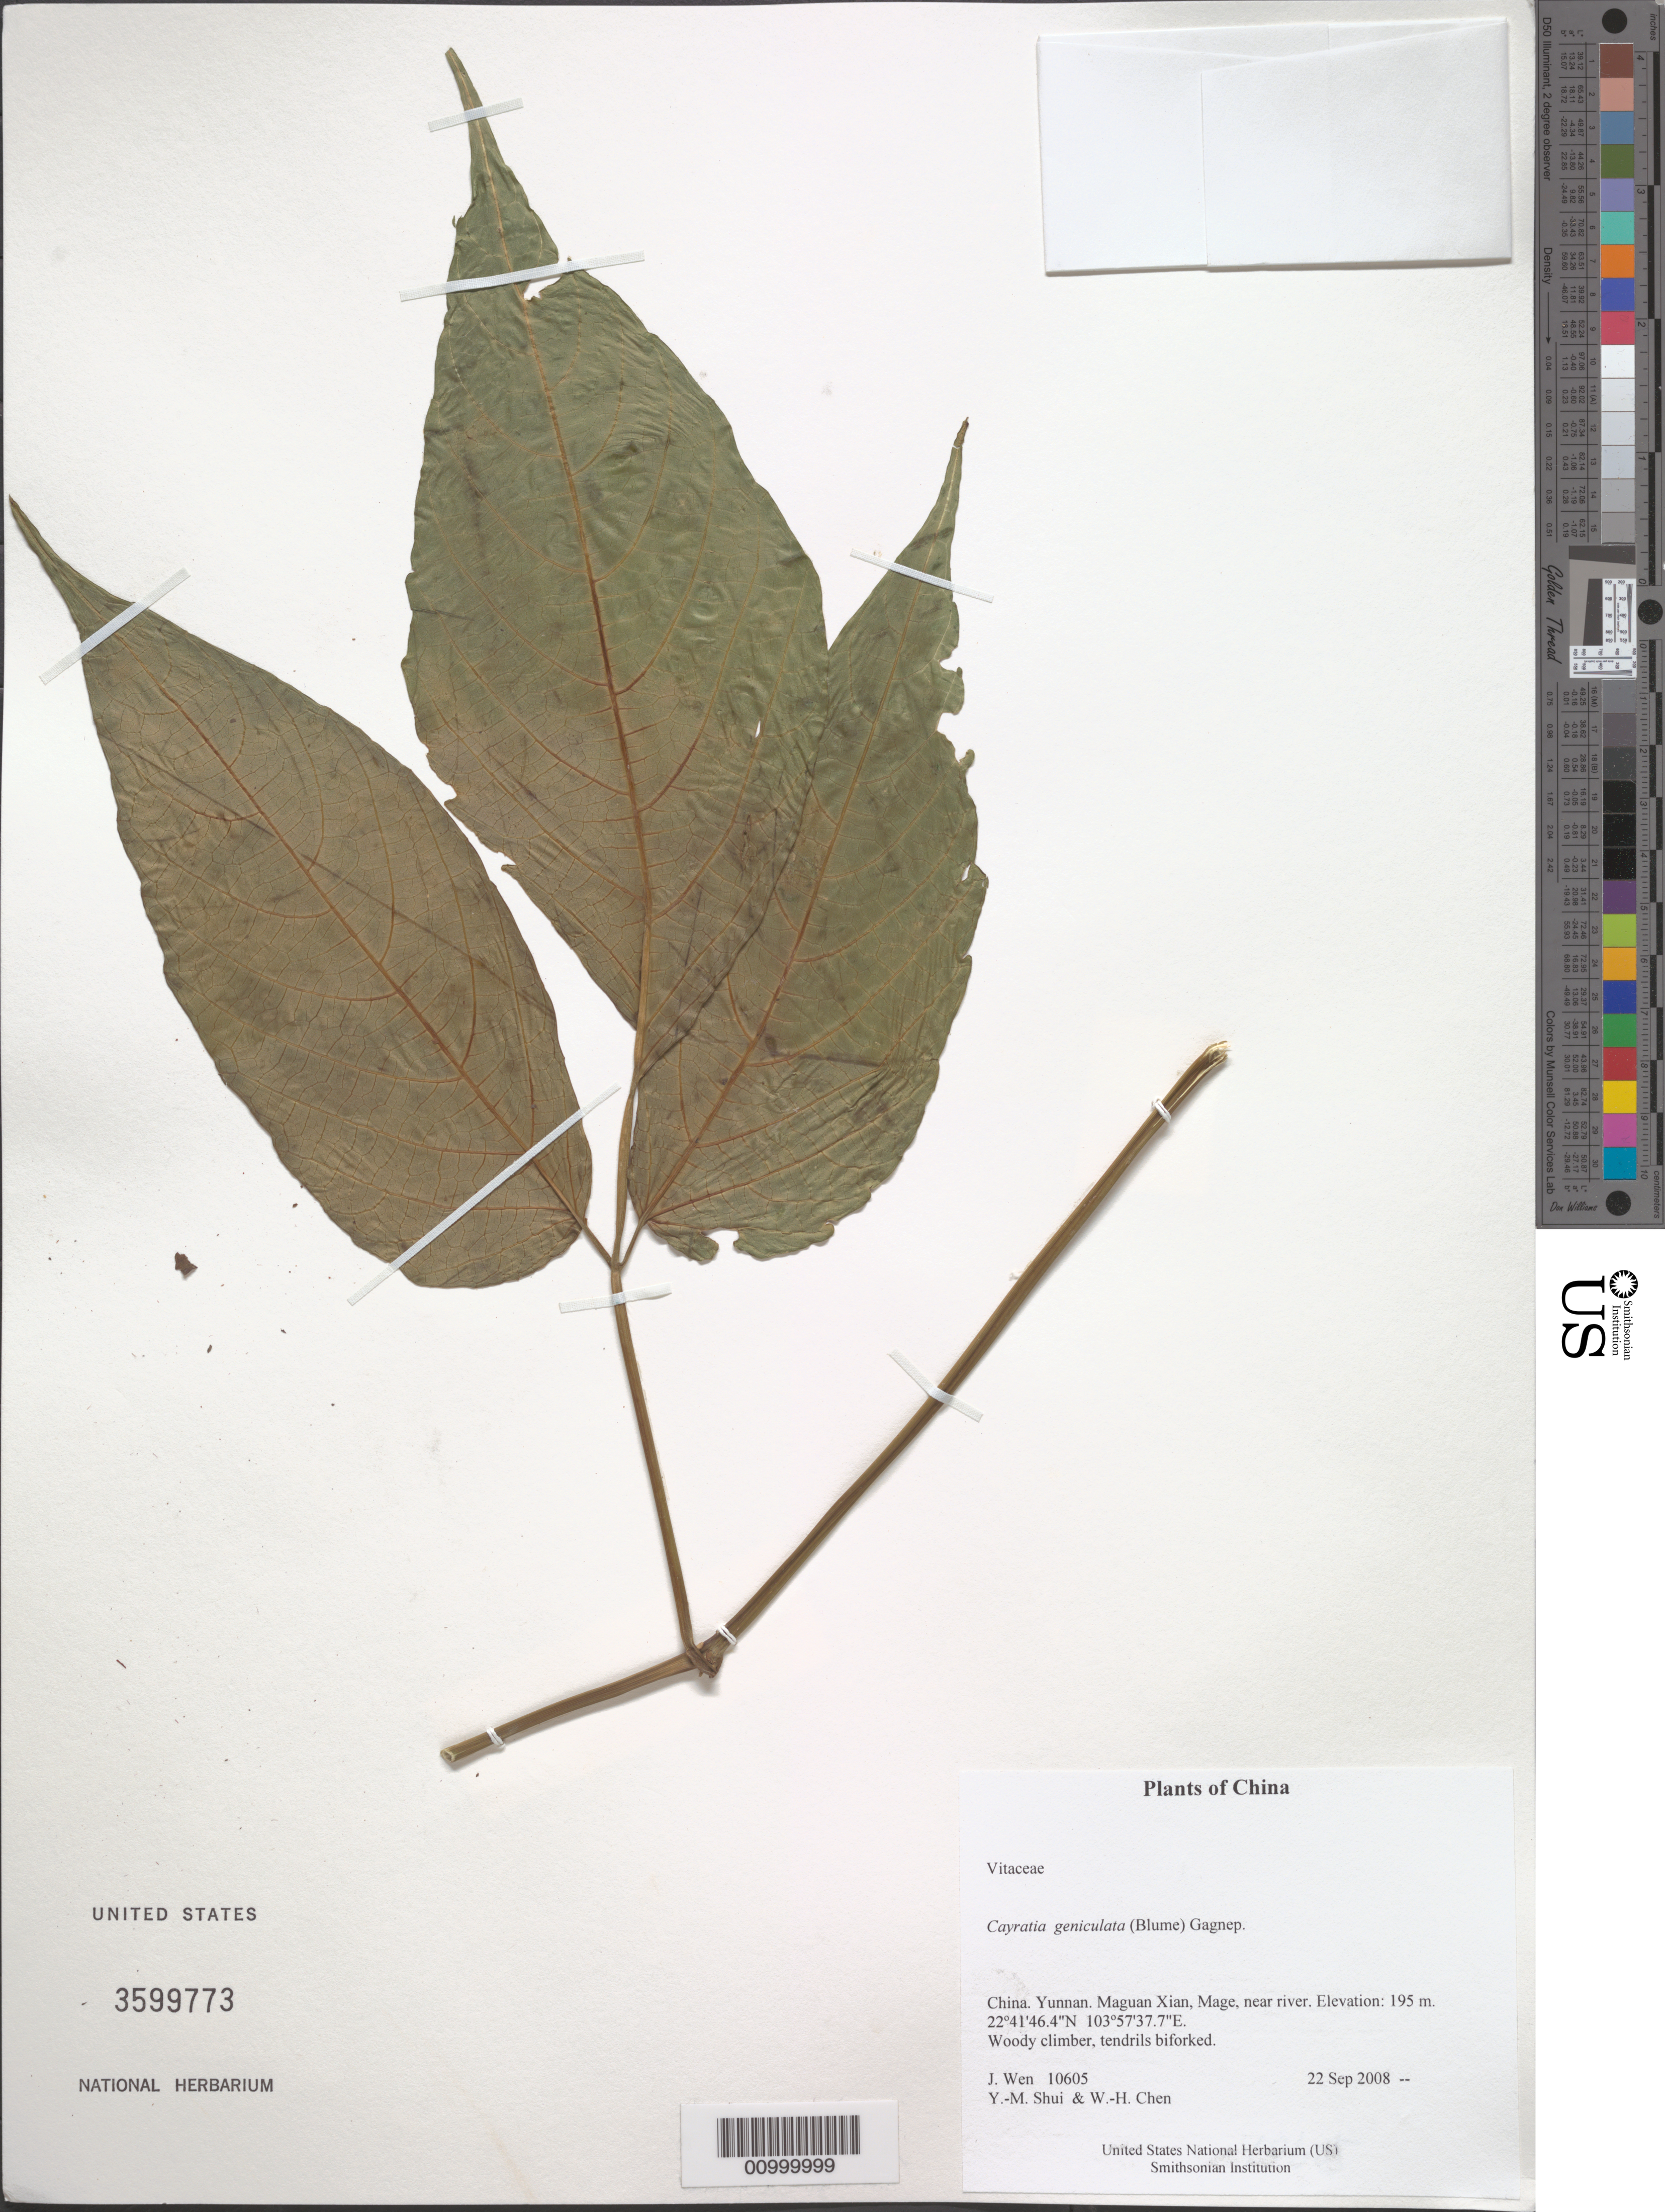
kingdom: Plantae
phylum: Tracheophyta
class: Magnoliopsida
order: Vitales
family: Vitaceae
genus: Cayratia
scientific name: Cayratia geniculata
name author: (Blume) Gagnep.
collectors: J. Wen, Y. Shui & W. Chen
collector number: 10605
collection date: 2008-09-22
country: China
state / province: Yunnan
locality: Maguan Xian, Mage, near river.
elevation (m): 195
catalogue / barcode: US 3599773